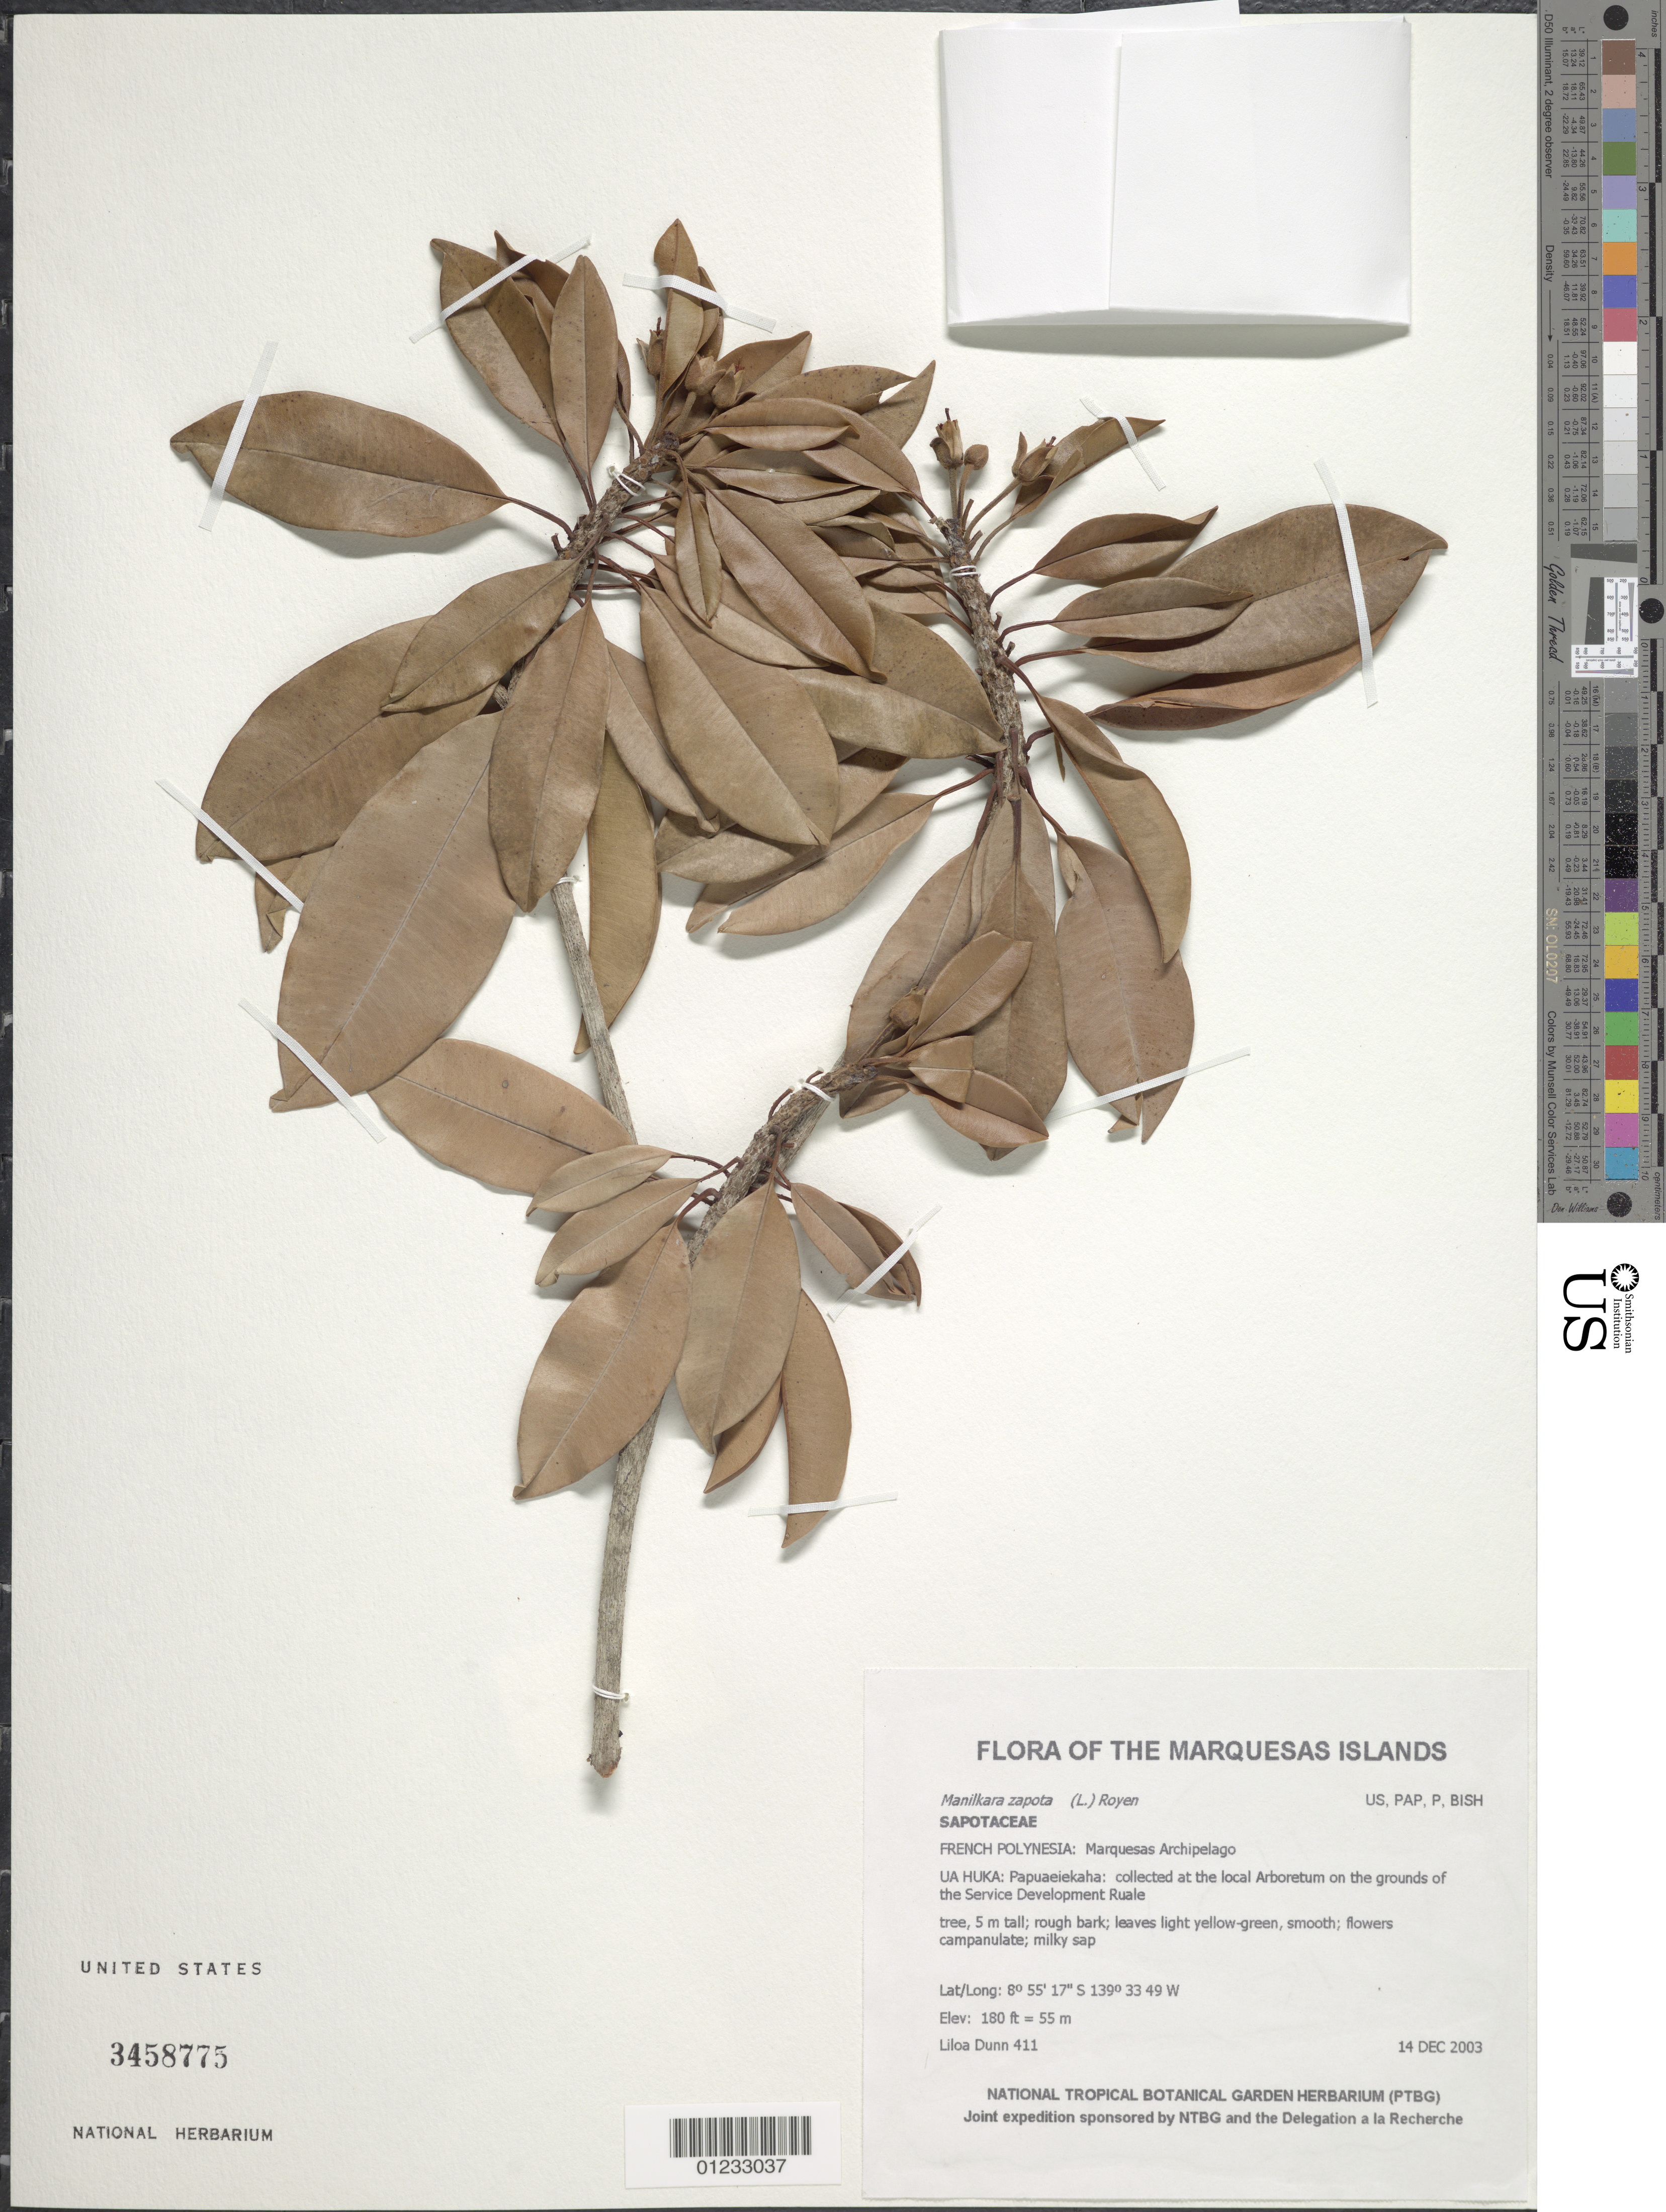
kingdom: Plantae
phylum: Tracheophyta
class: Magnoliopsida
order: Ericales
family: Sapotaceae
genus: Manilkara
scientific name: Manilkara zapota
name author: (L.) P. Royen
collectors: L. Dunn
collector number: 411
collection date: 2003-12-14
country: French Polynesia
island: Ua Huka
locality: Papuaeiekaha: collected at the local Arboretum on the grounds of the Service Development Ruale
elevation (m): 55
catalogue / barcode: US 3458775